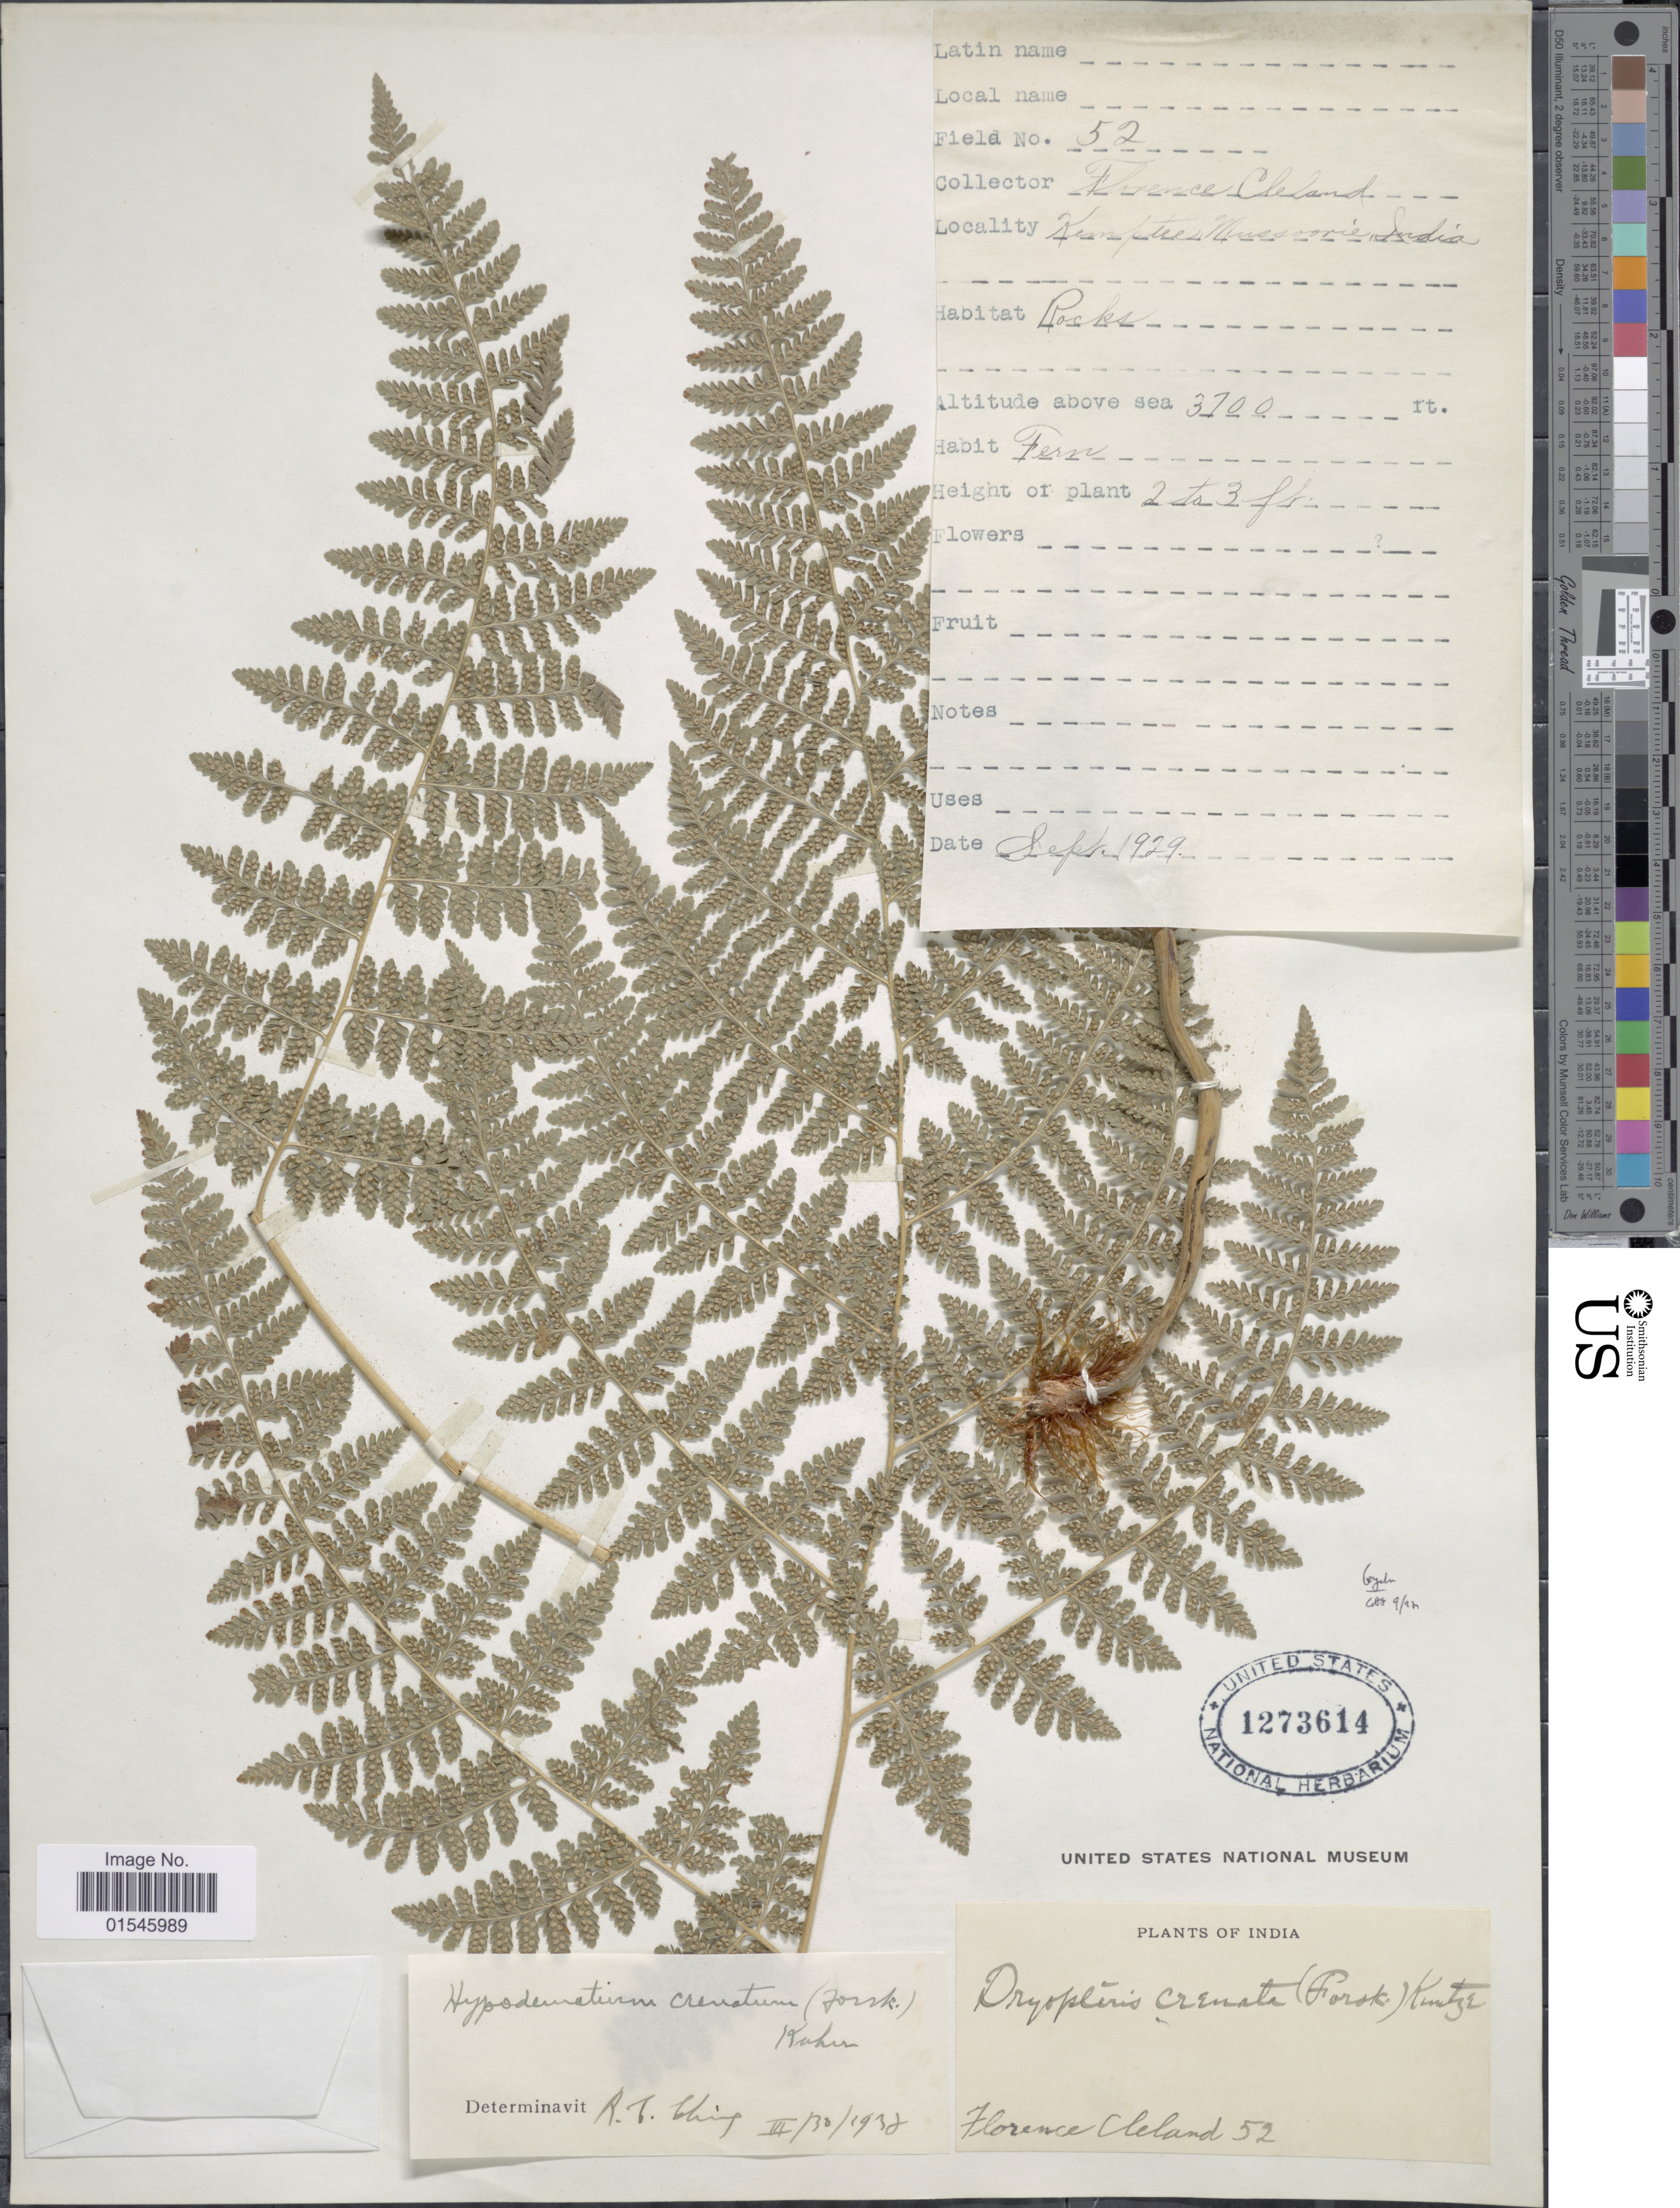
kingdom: Plantae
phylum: Tracheophyta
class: Polypodiopsida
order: Polypodiales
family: Hypodematiaceae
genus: Hypodematium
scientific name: Hypodematium crenatum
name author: (Forssk.) Kuhn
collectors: F. Cleland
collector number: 52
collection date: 1929-09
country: India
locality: Kemptee Mussoorie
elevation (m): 1128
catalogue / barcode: US 1273614